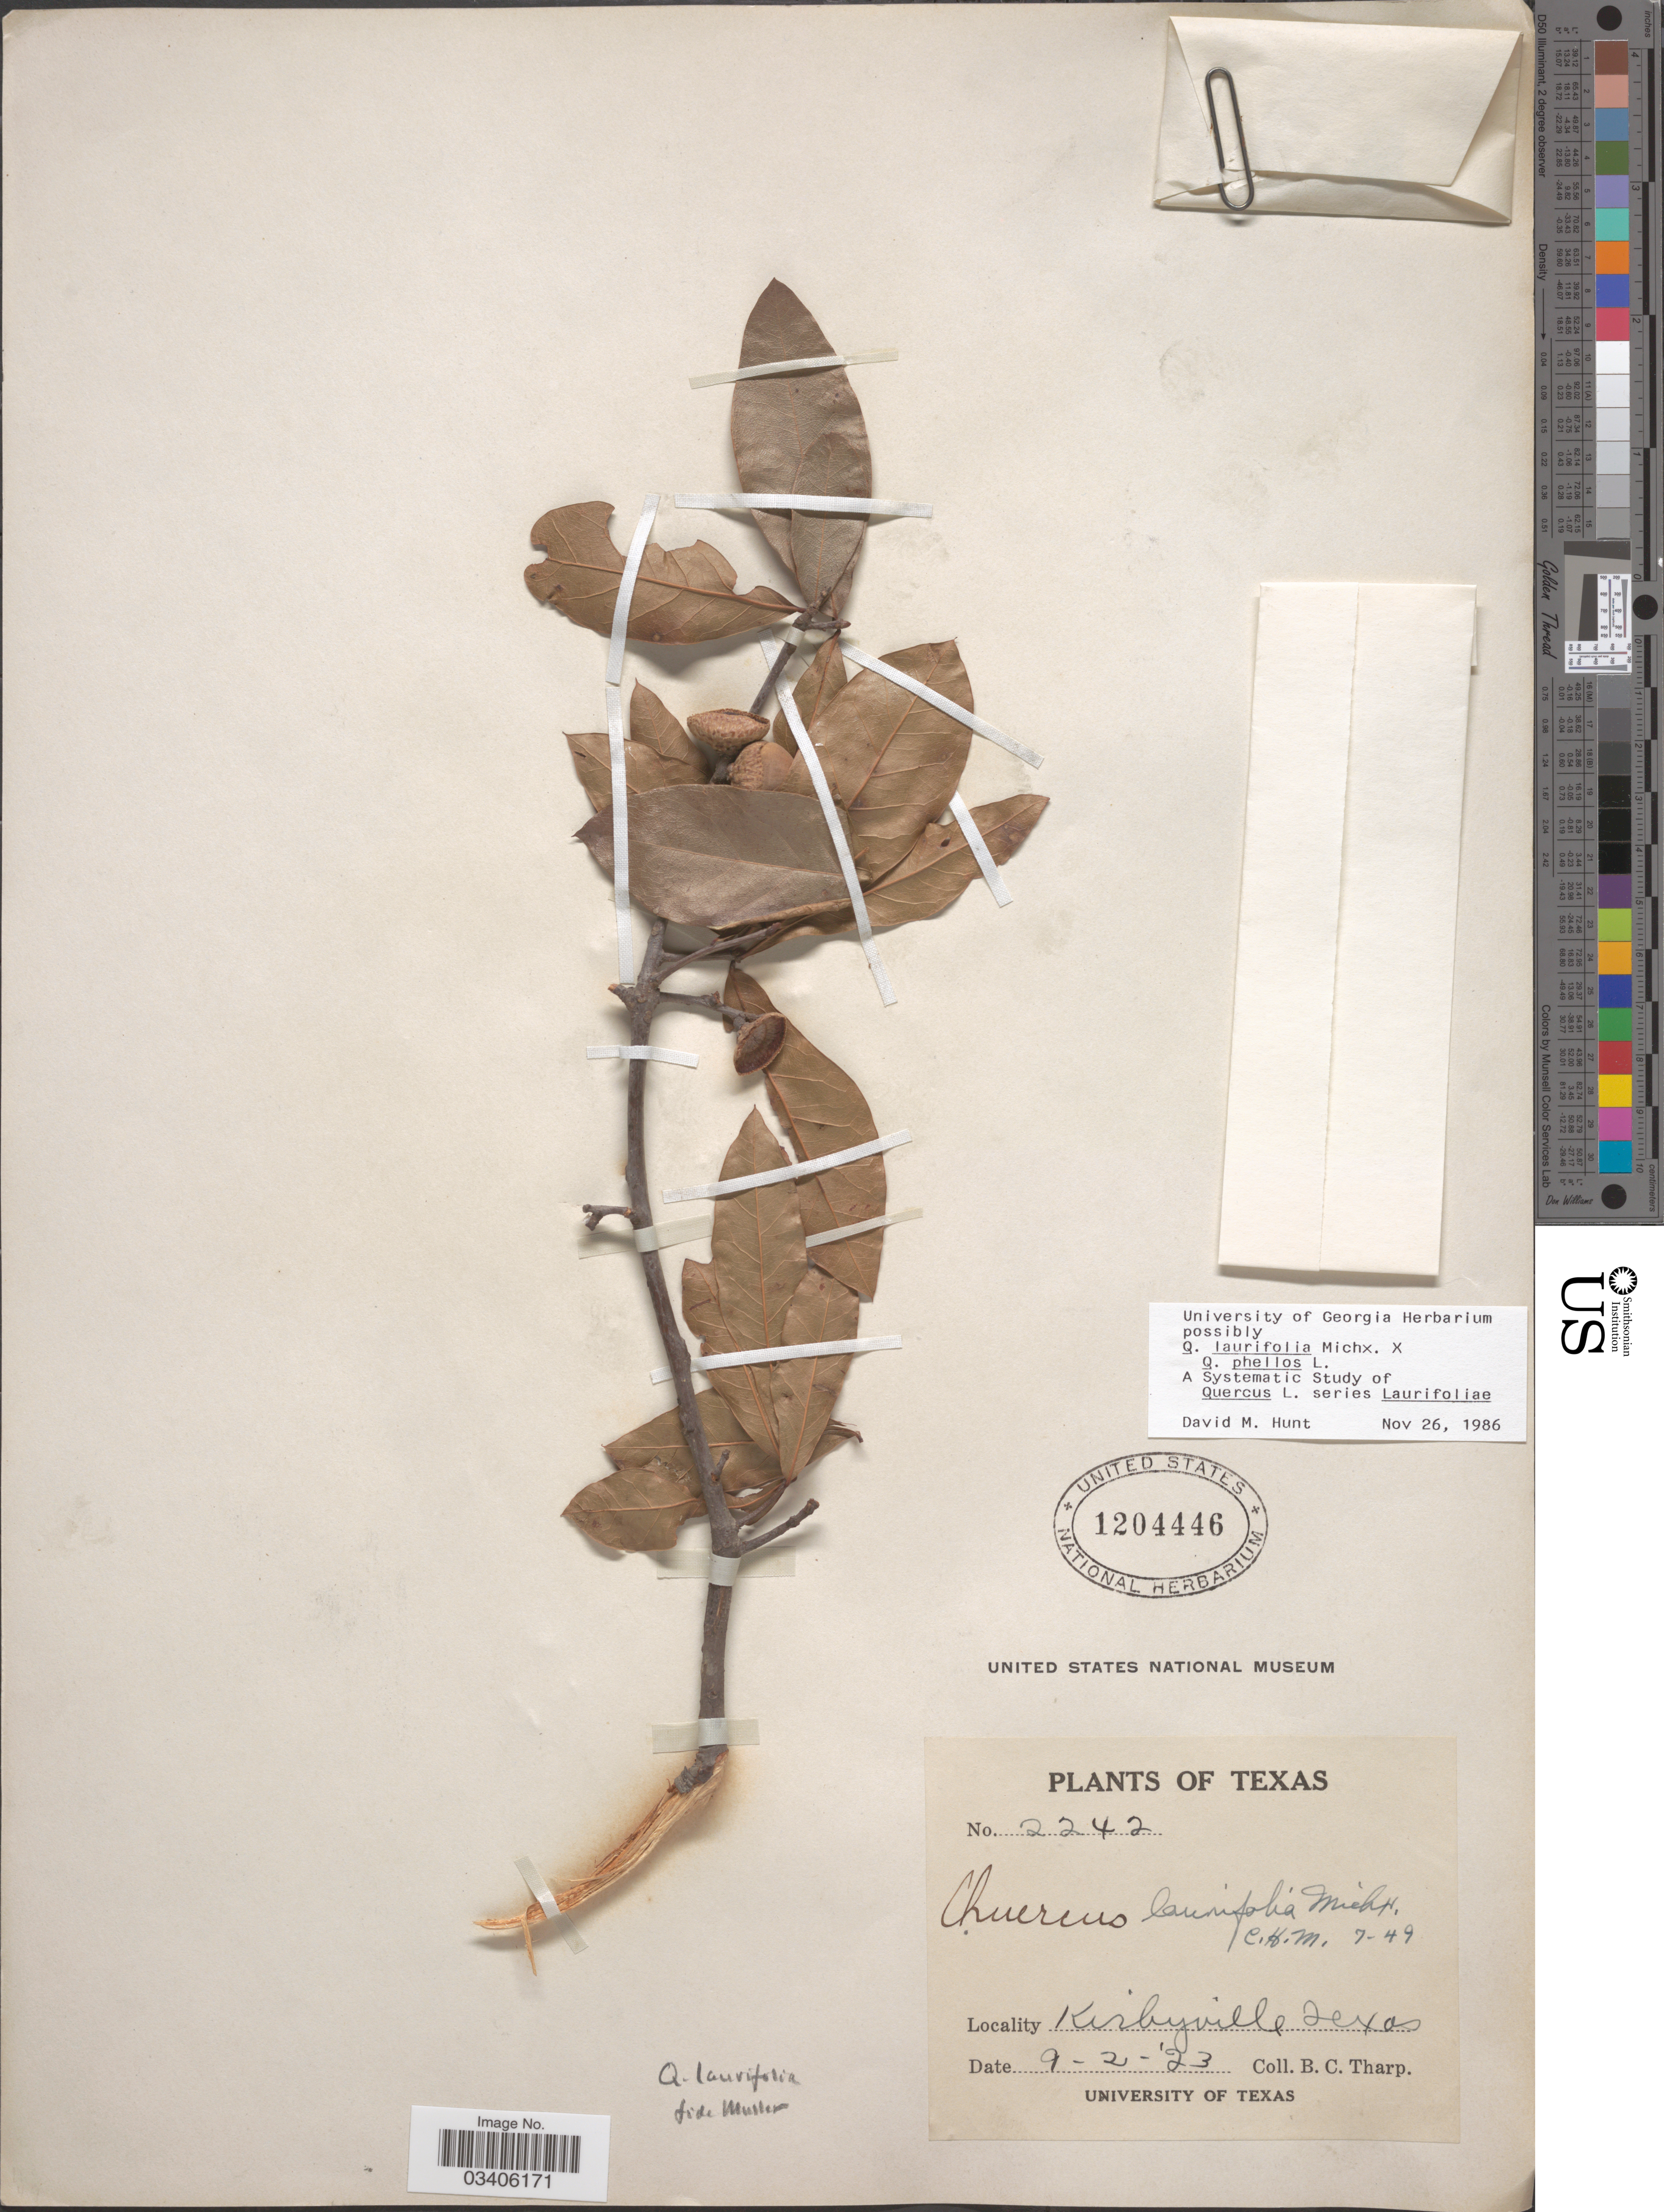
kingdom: Plantae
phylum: Tracheophyta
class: Magnoliopsida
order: Fagales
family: Fagaceae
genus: Quercus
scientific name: Quercus laurifolia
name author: Michx.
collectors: B. C. Tharp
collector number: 2242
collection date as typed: Transcribed d/m/y: 2/9/23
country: United States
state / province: Texas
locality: Kirbyville.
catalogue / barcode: US 1204446